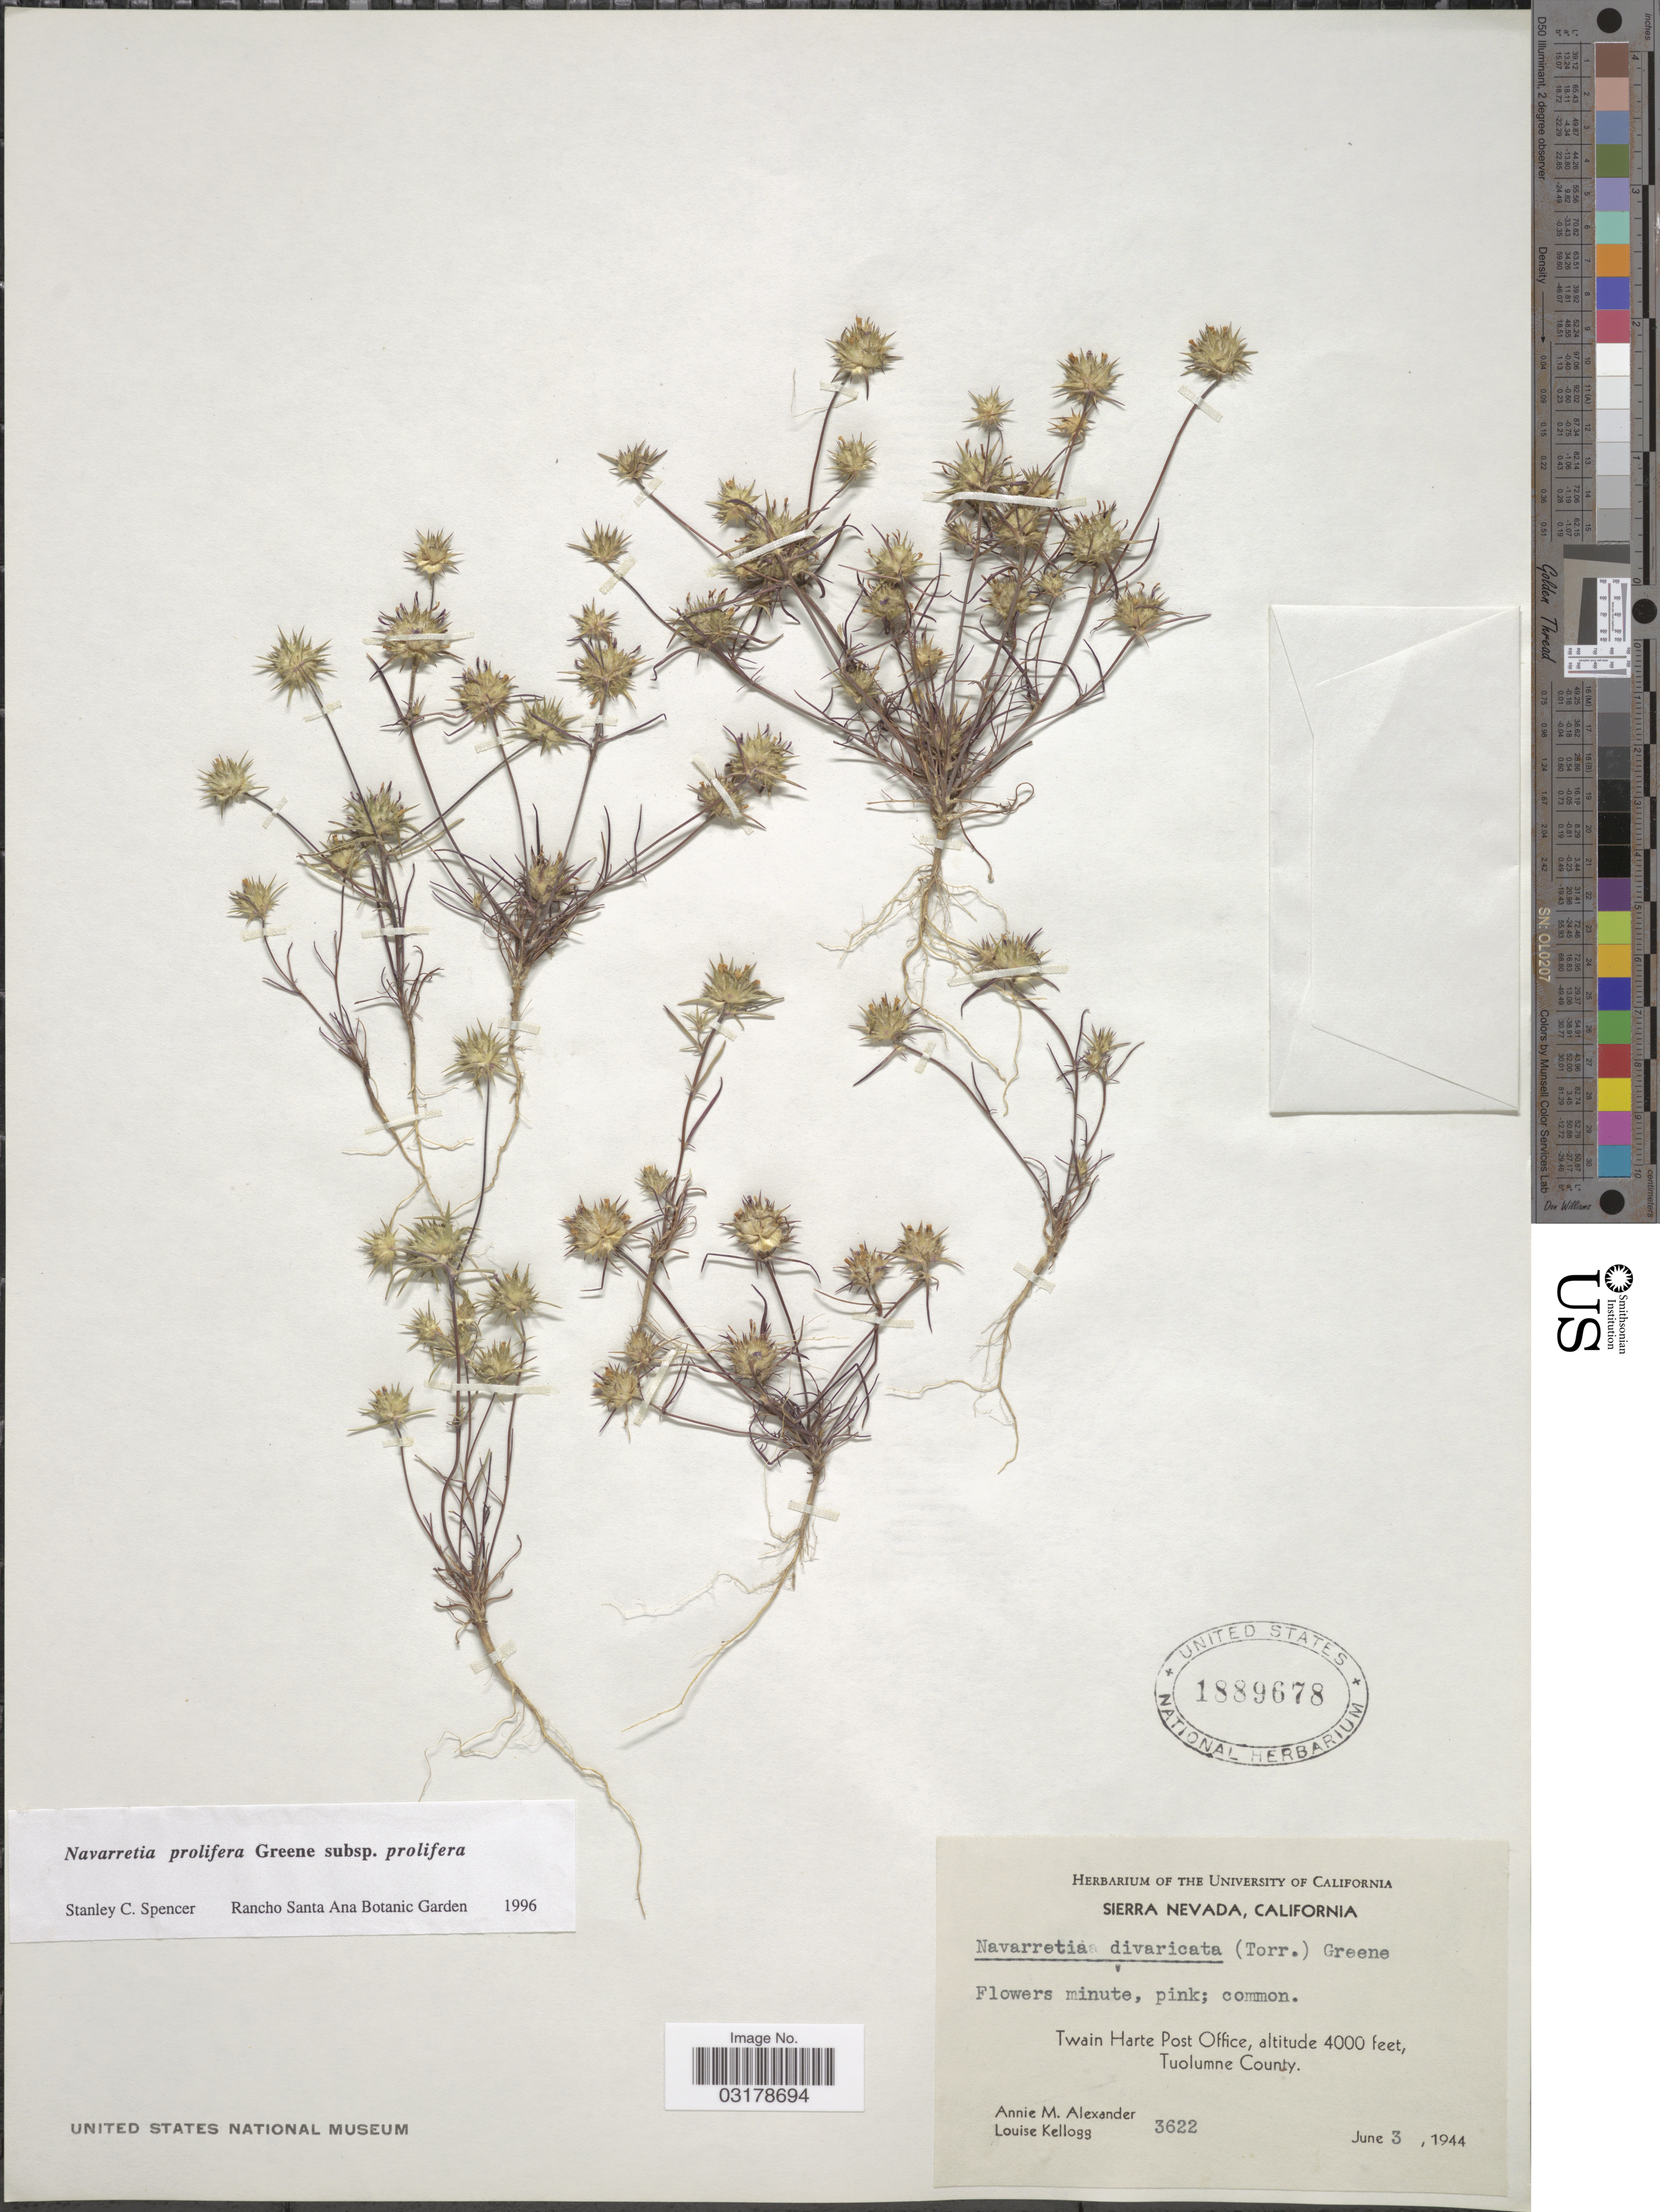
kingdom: Plantae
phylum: Tracheophyta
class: Magnoliopsida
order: Ericales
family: Polemoniaceae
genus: Navarretia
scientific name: Navarretia prolifera subsp. prolifera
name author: Greene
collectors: A. M. Alexander & L. Kellogg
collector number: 3622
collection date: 1944-06-03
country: United States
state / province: California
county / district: Tuolumne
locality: Sierra Nevada. Twain Harte Post Office, Tuolumne County.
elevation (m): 1219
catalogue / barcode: US 1889678